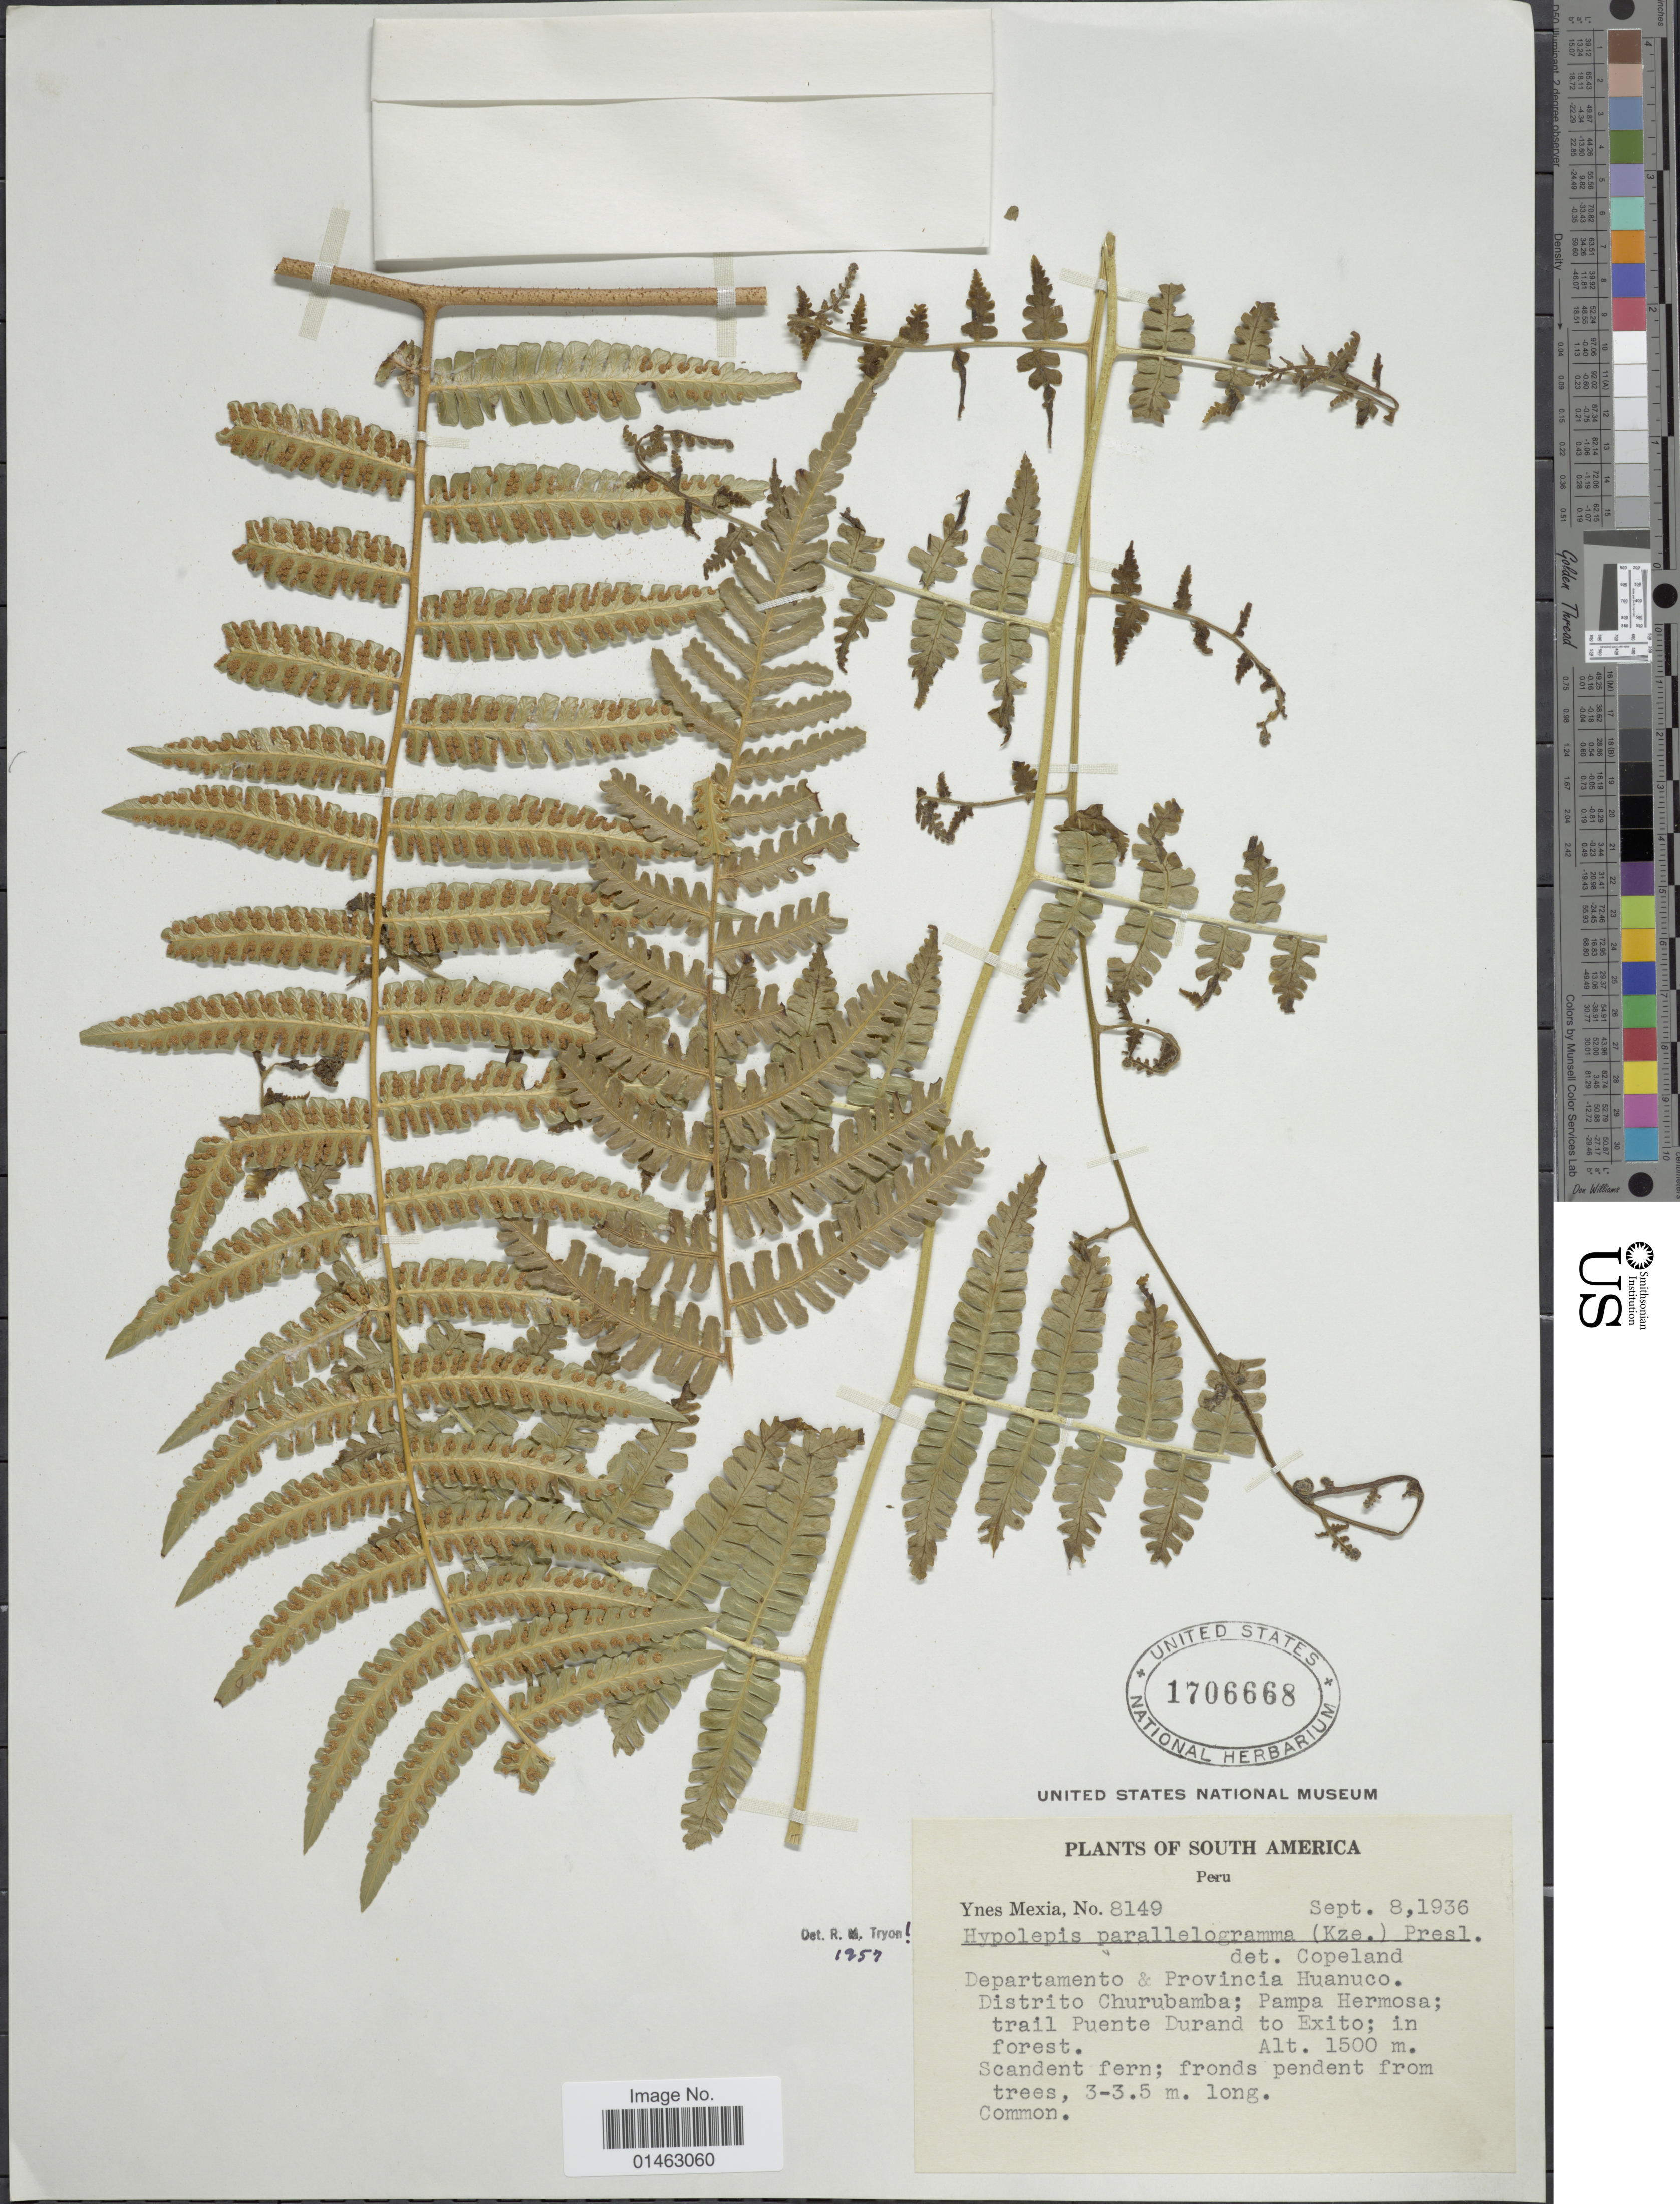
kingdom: Plantae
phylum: Tracheophyta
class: Polypodiopsida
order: Polypodiales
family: Dennstaedtiaceae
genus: Hypolepis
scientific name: Hypolepis parallelogramma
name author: (Kunze) C. Presl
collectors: Y. Mexia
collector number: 8149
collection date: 1936-09-08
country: Peru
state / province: Huánuco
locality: Departamento Huanuco. Distrito Churubamba; Pampa Hermosa; trail Puente Durand to Exito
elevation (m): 1500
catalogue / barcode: US 1706668